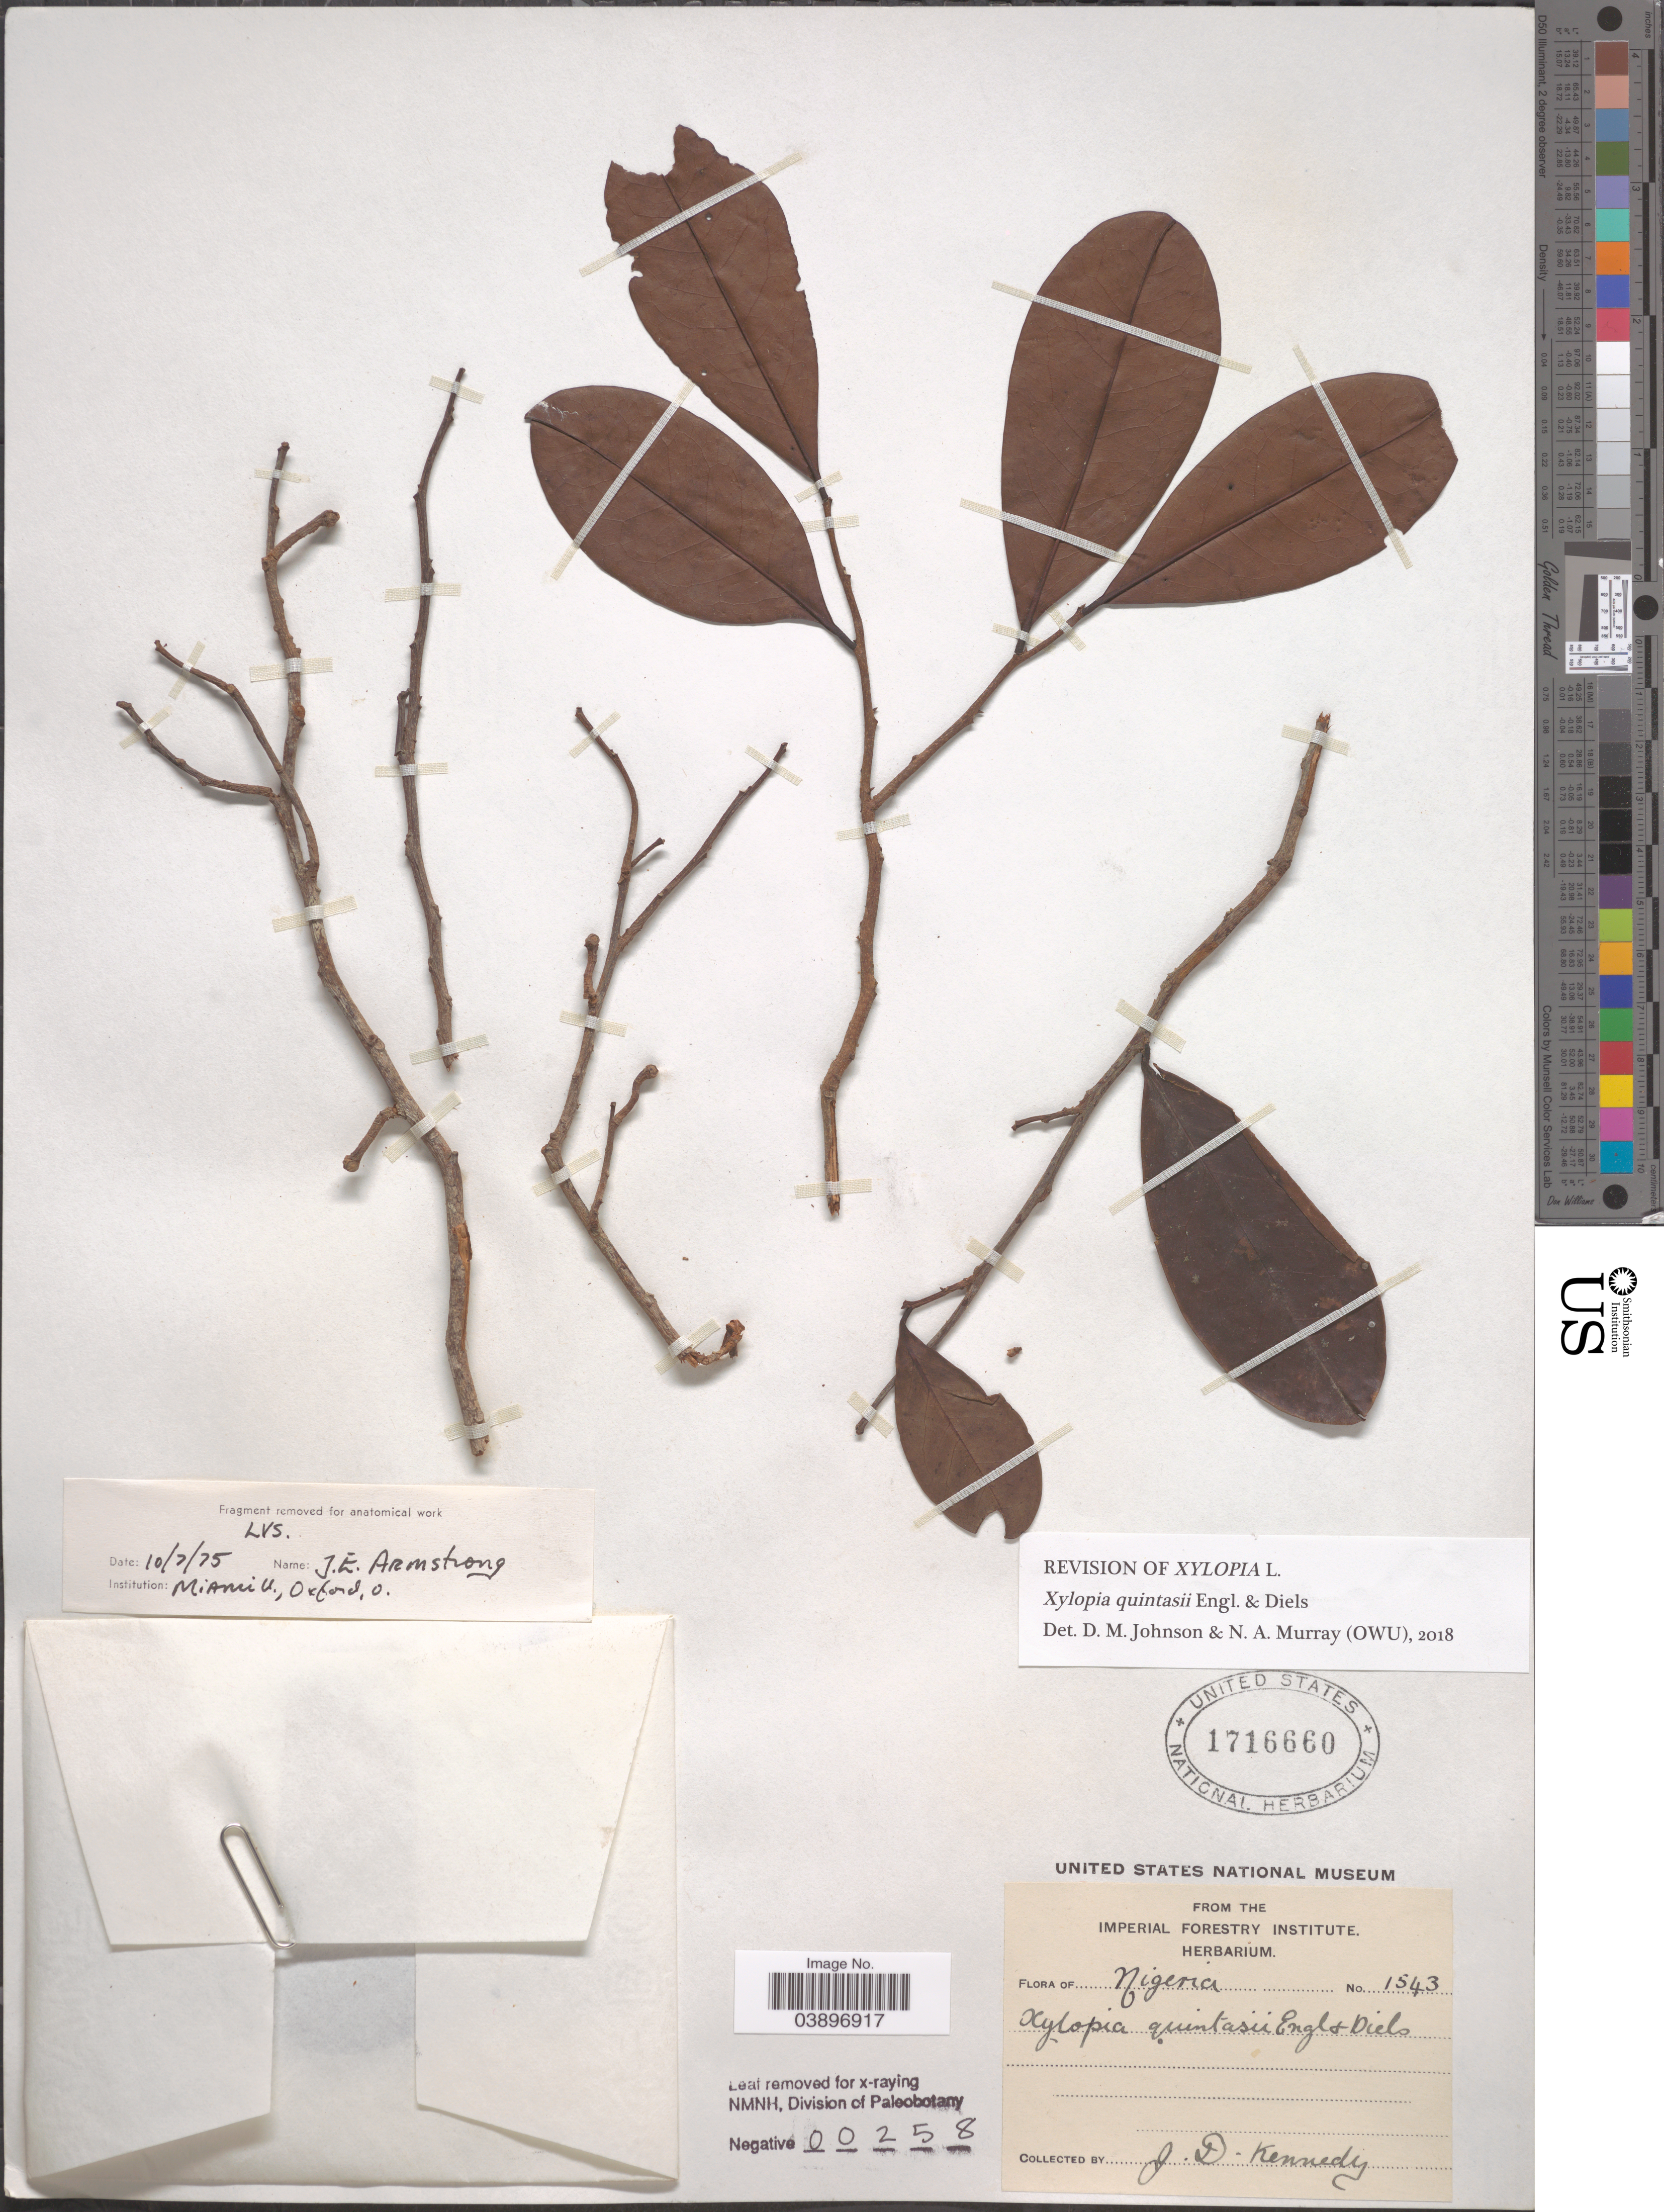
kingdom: Plantae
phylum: Tracheophyta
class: Magnoliopsida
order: Magnoliales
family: Annonaceae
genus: Xylopia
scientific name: Xylopia quintasii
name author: Pierre ex Engl. & Diels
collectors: J. D. Kennedy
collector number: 1543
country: Nigeria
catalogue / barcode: US 1716660